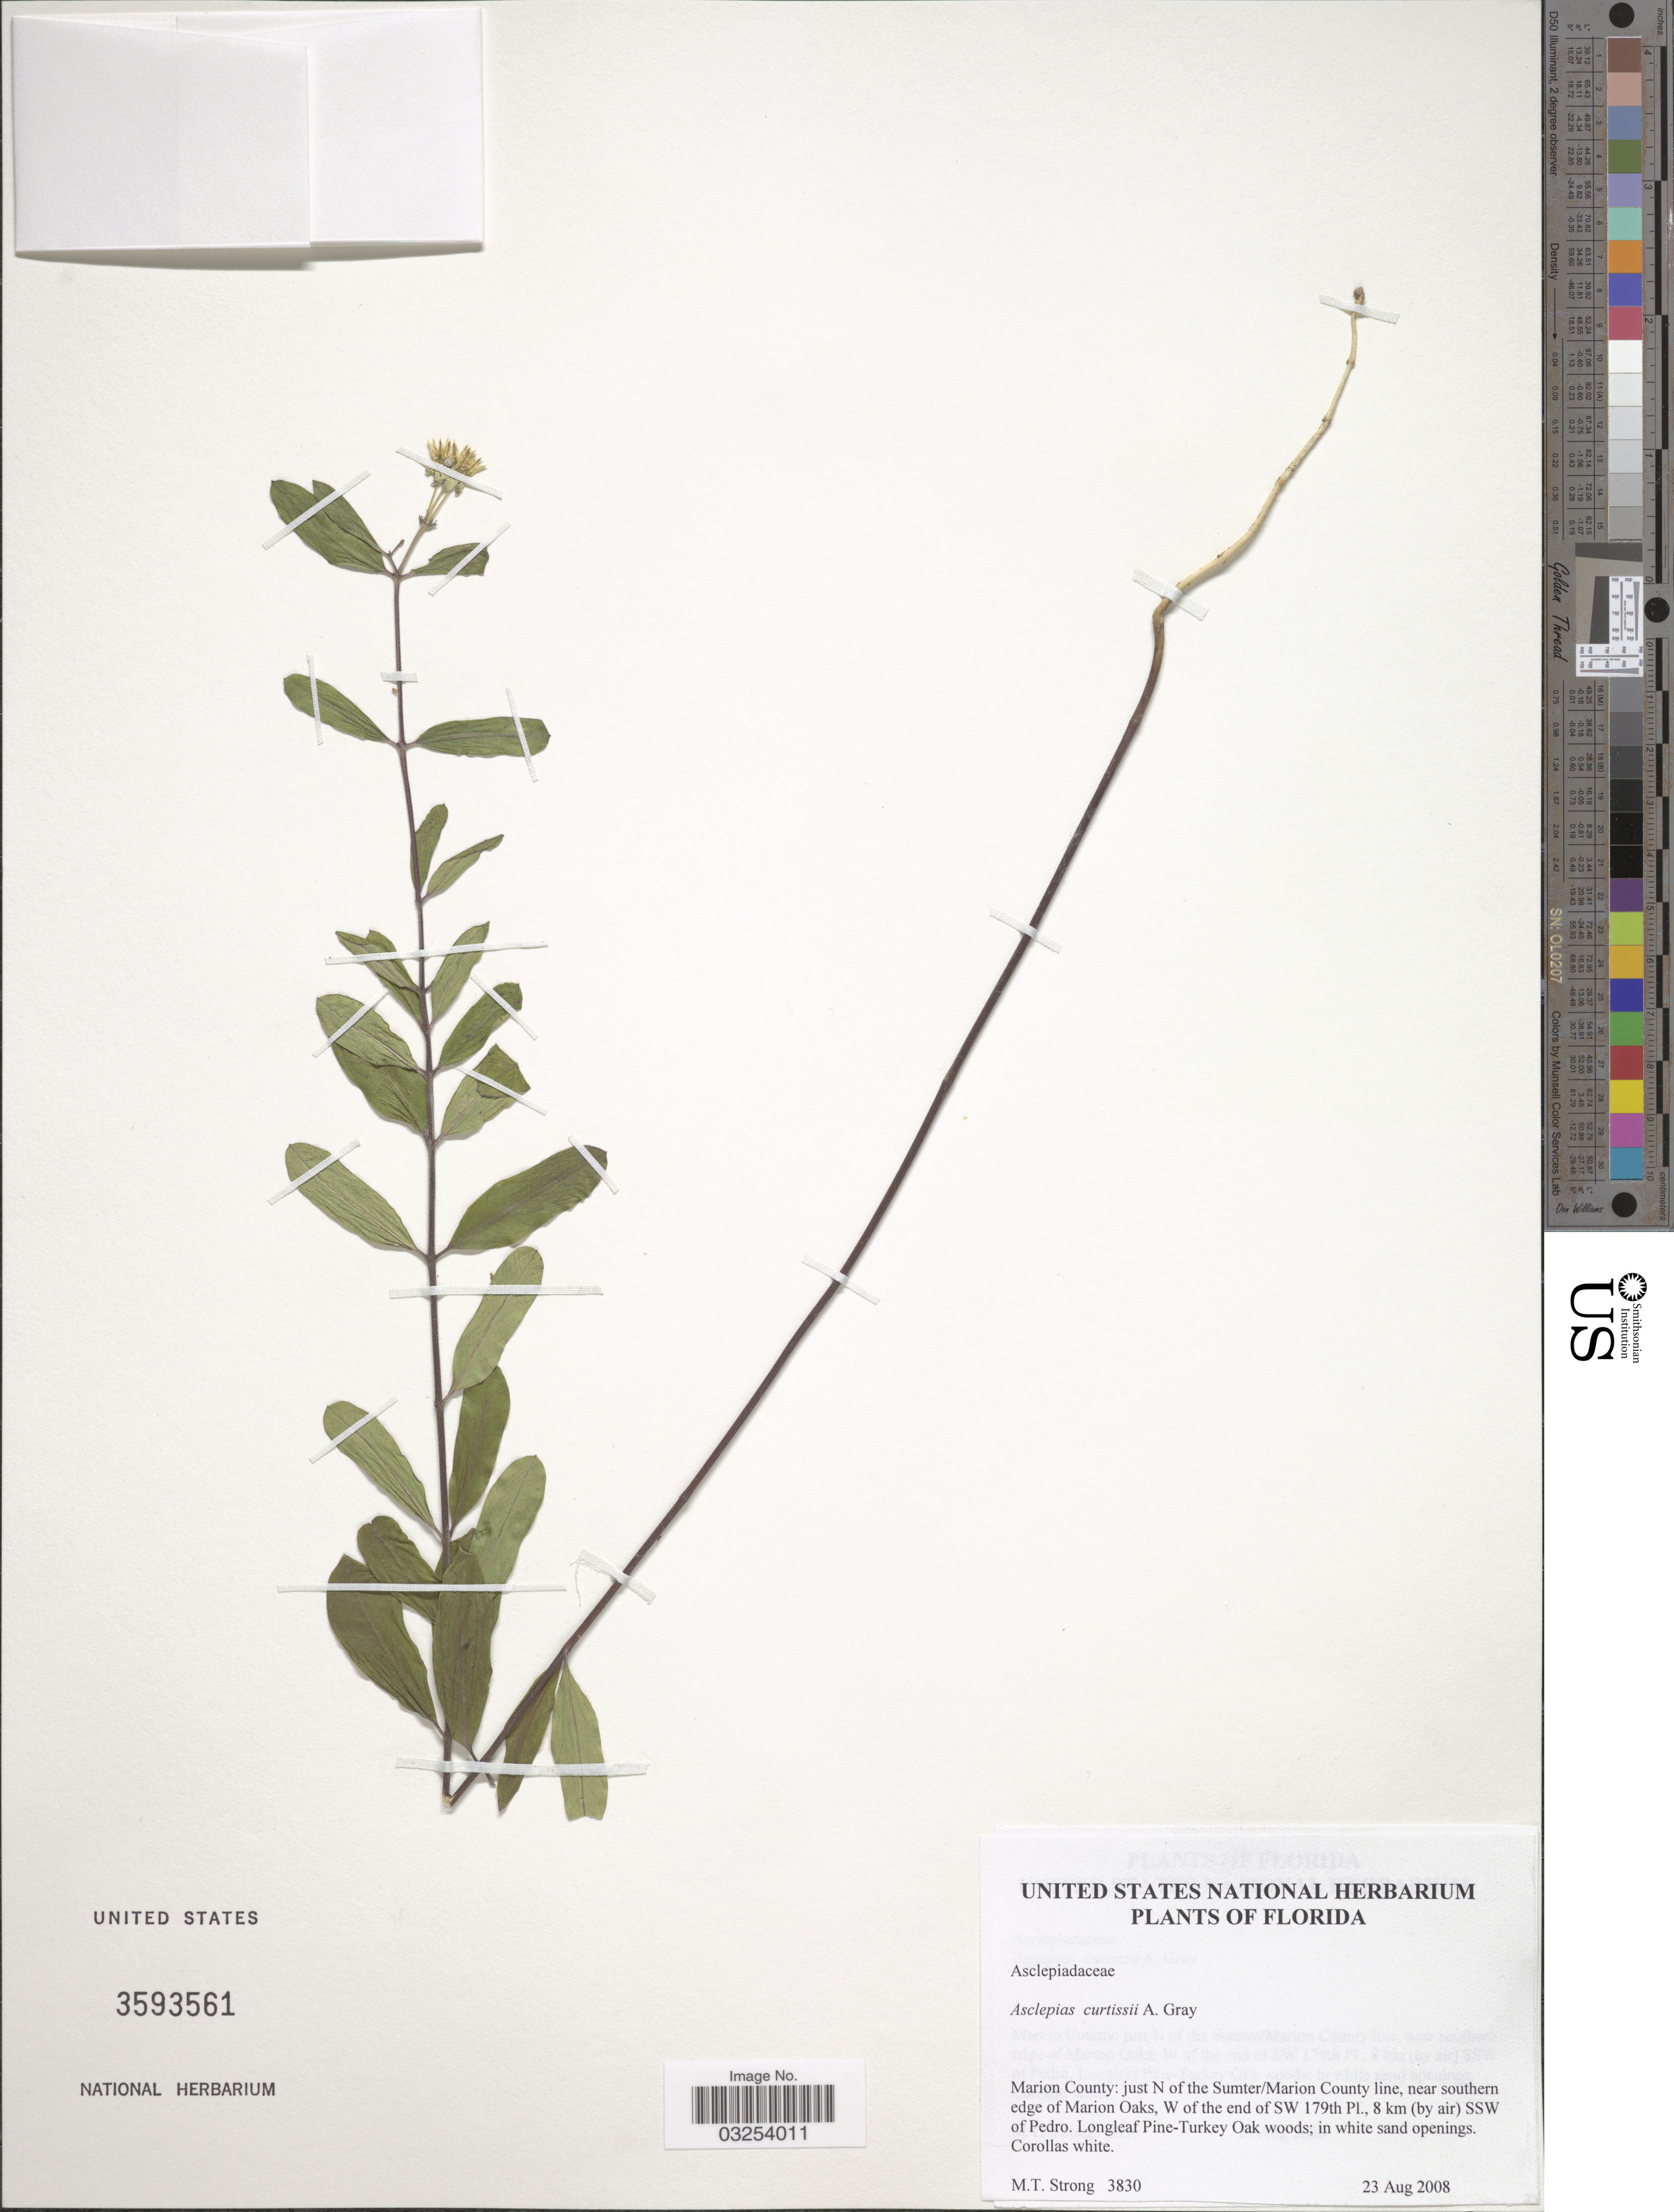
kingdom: Plantae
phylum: Tracheophyta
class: Magnoliopsida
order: Gentianales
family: Apocynaceae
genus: Asclepias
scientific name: Asclepias curtissii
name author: A. Gray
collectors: M. T. Strong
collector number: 3830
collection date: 2008-08-23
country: United States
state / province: Florida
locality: Marion County: just N of the Sumter/Marion County line, near southern edge of Marion Oaks, W of the end of SW 179th Pl., 8 km (by air) SSW of Pedro.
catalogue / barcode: US 3593561